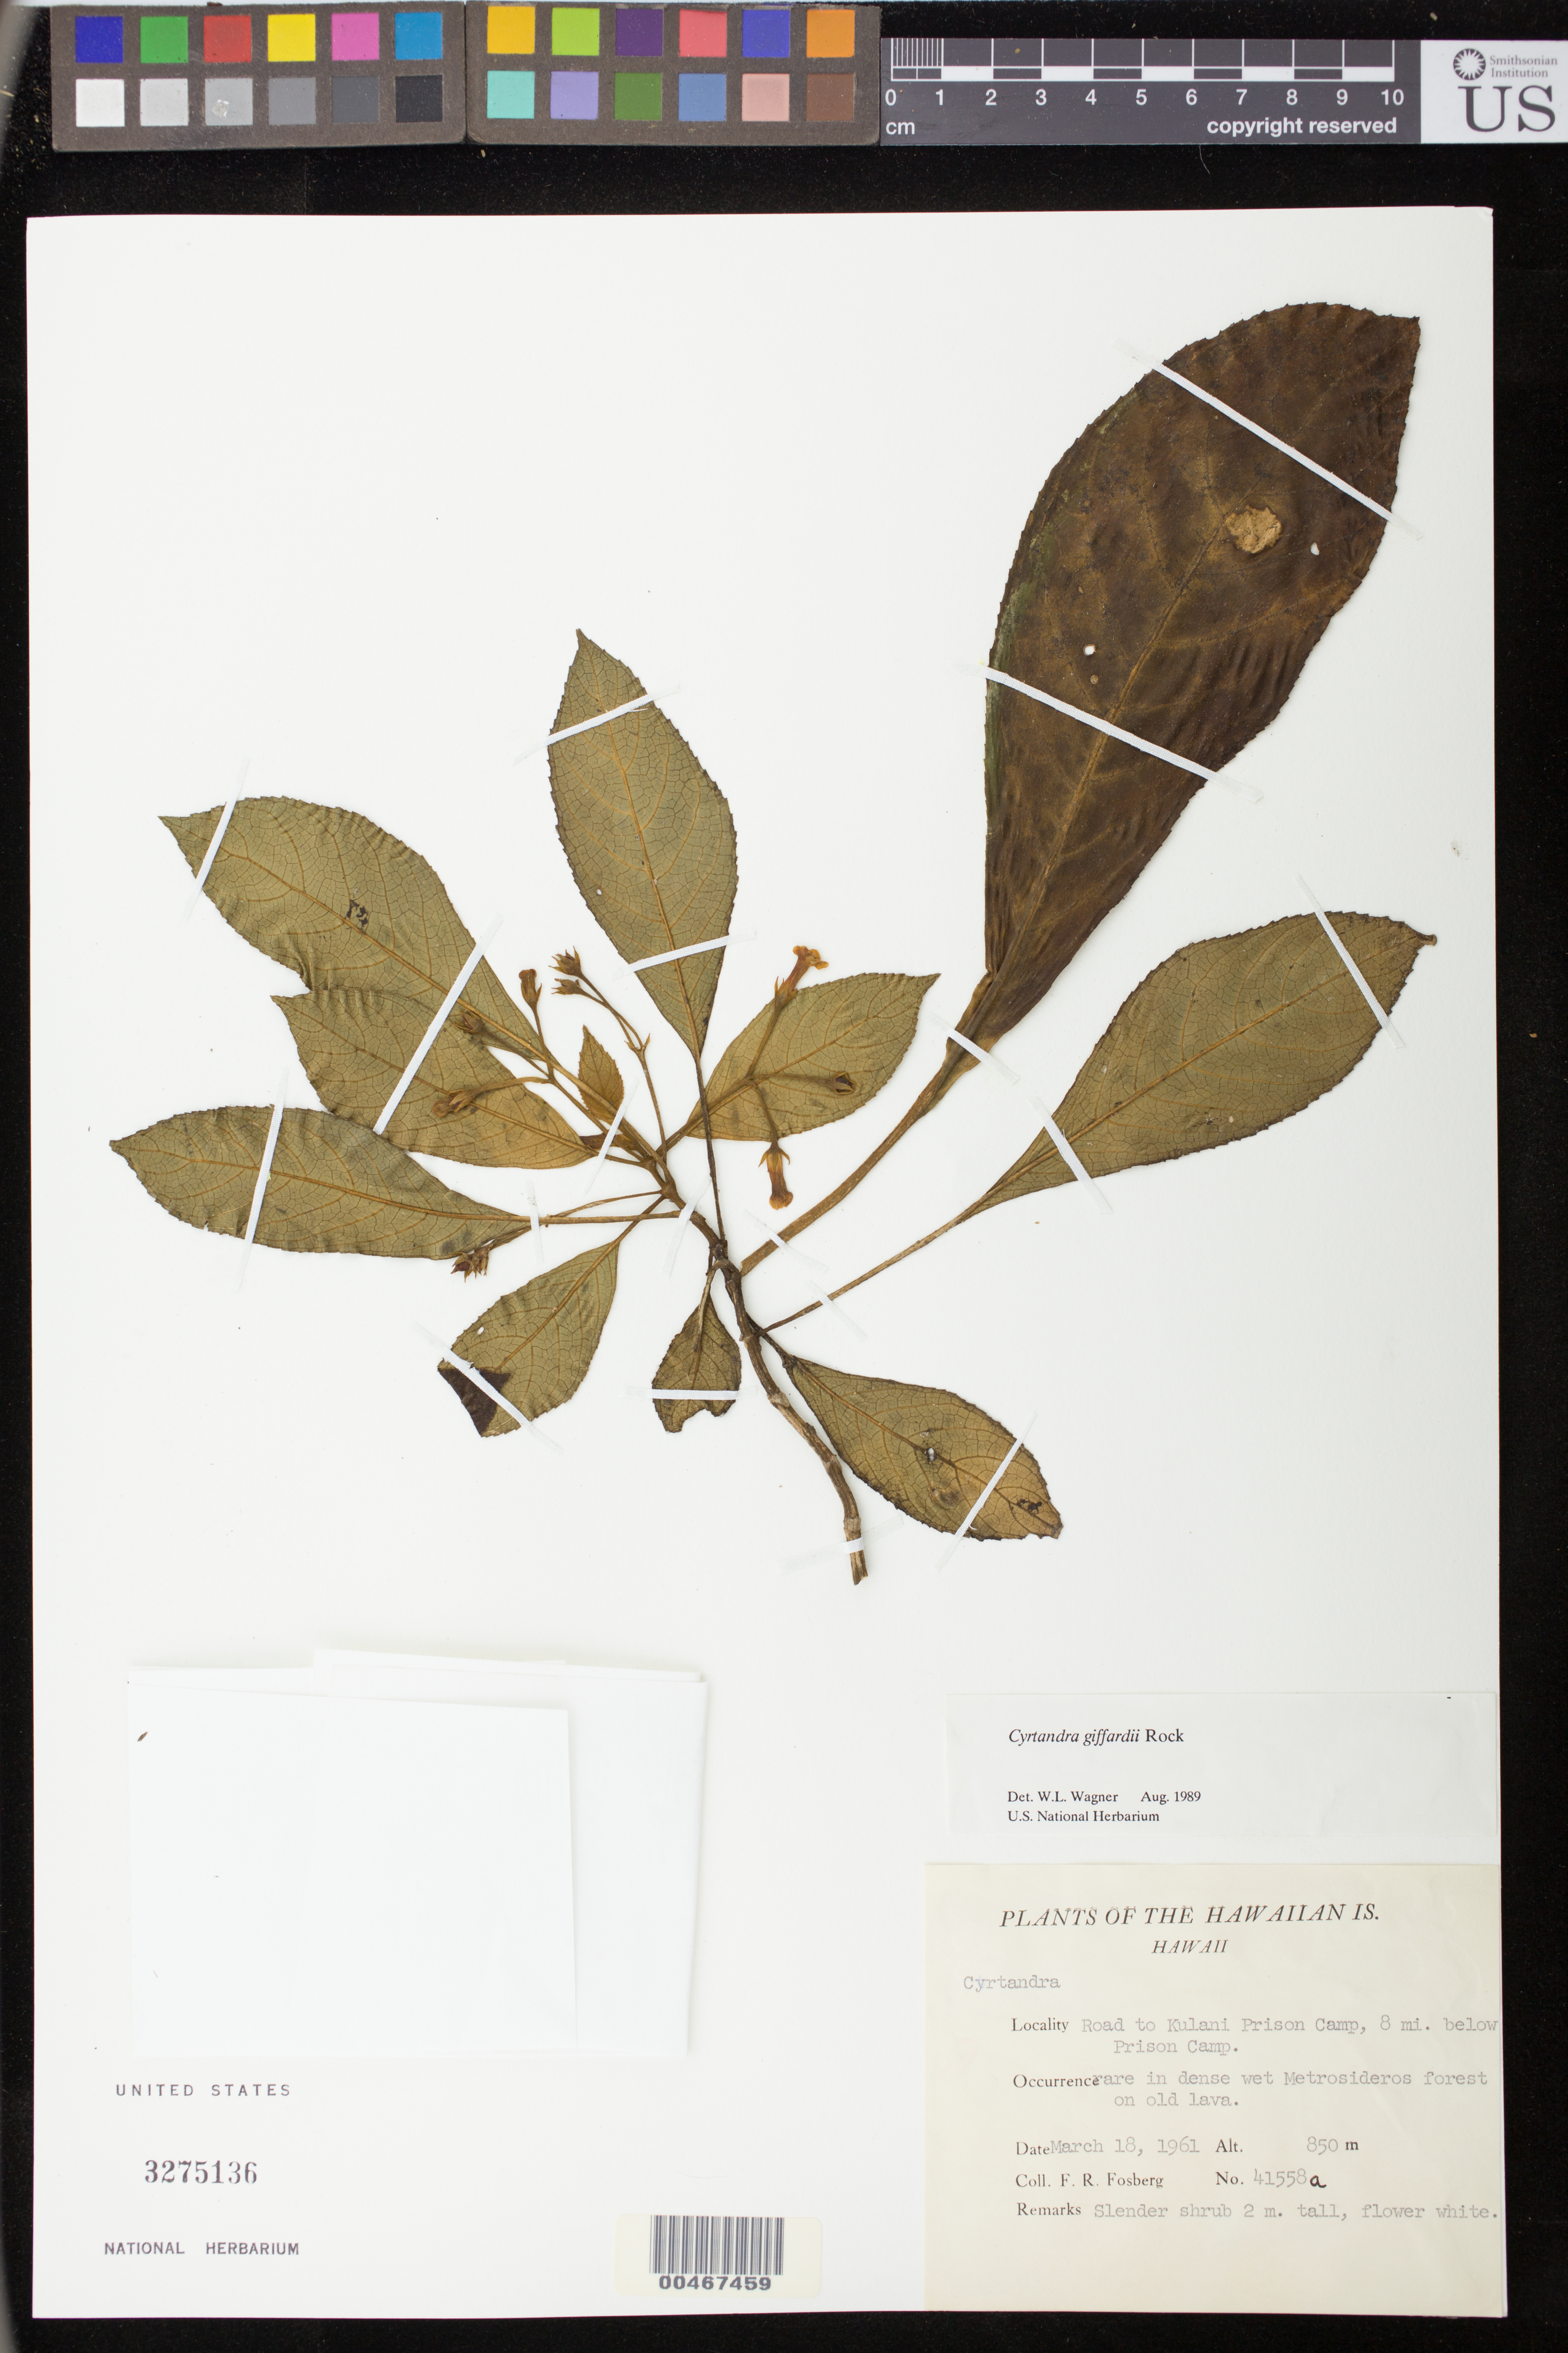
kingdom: Plantae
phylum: Tracheophyta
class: Magnoliopsida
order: Lamiales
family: Gesneriaceae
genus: Cyrtandra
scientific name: Cyrtandra giffardii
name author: Rock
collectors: F. R. Fosberg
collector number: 41558 A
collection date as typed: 18 Mar 1961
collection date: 1961-03-18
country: United States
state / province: Hawaii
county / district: Hawaii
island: Hawaii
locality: Road to Kulani prison camp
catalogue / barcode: US 3275136